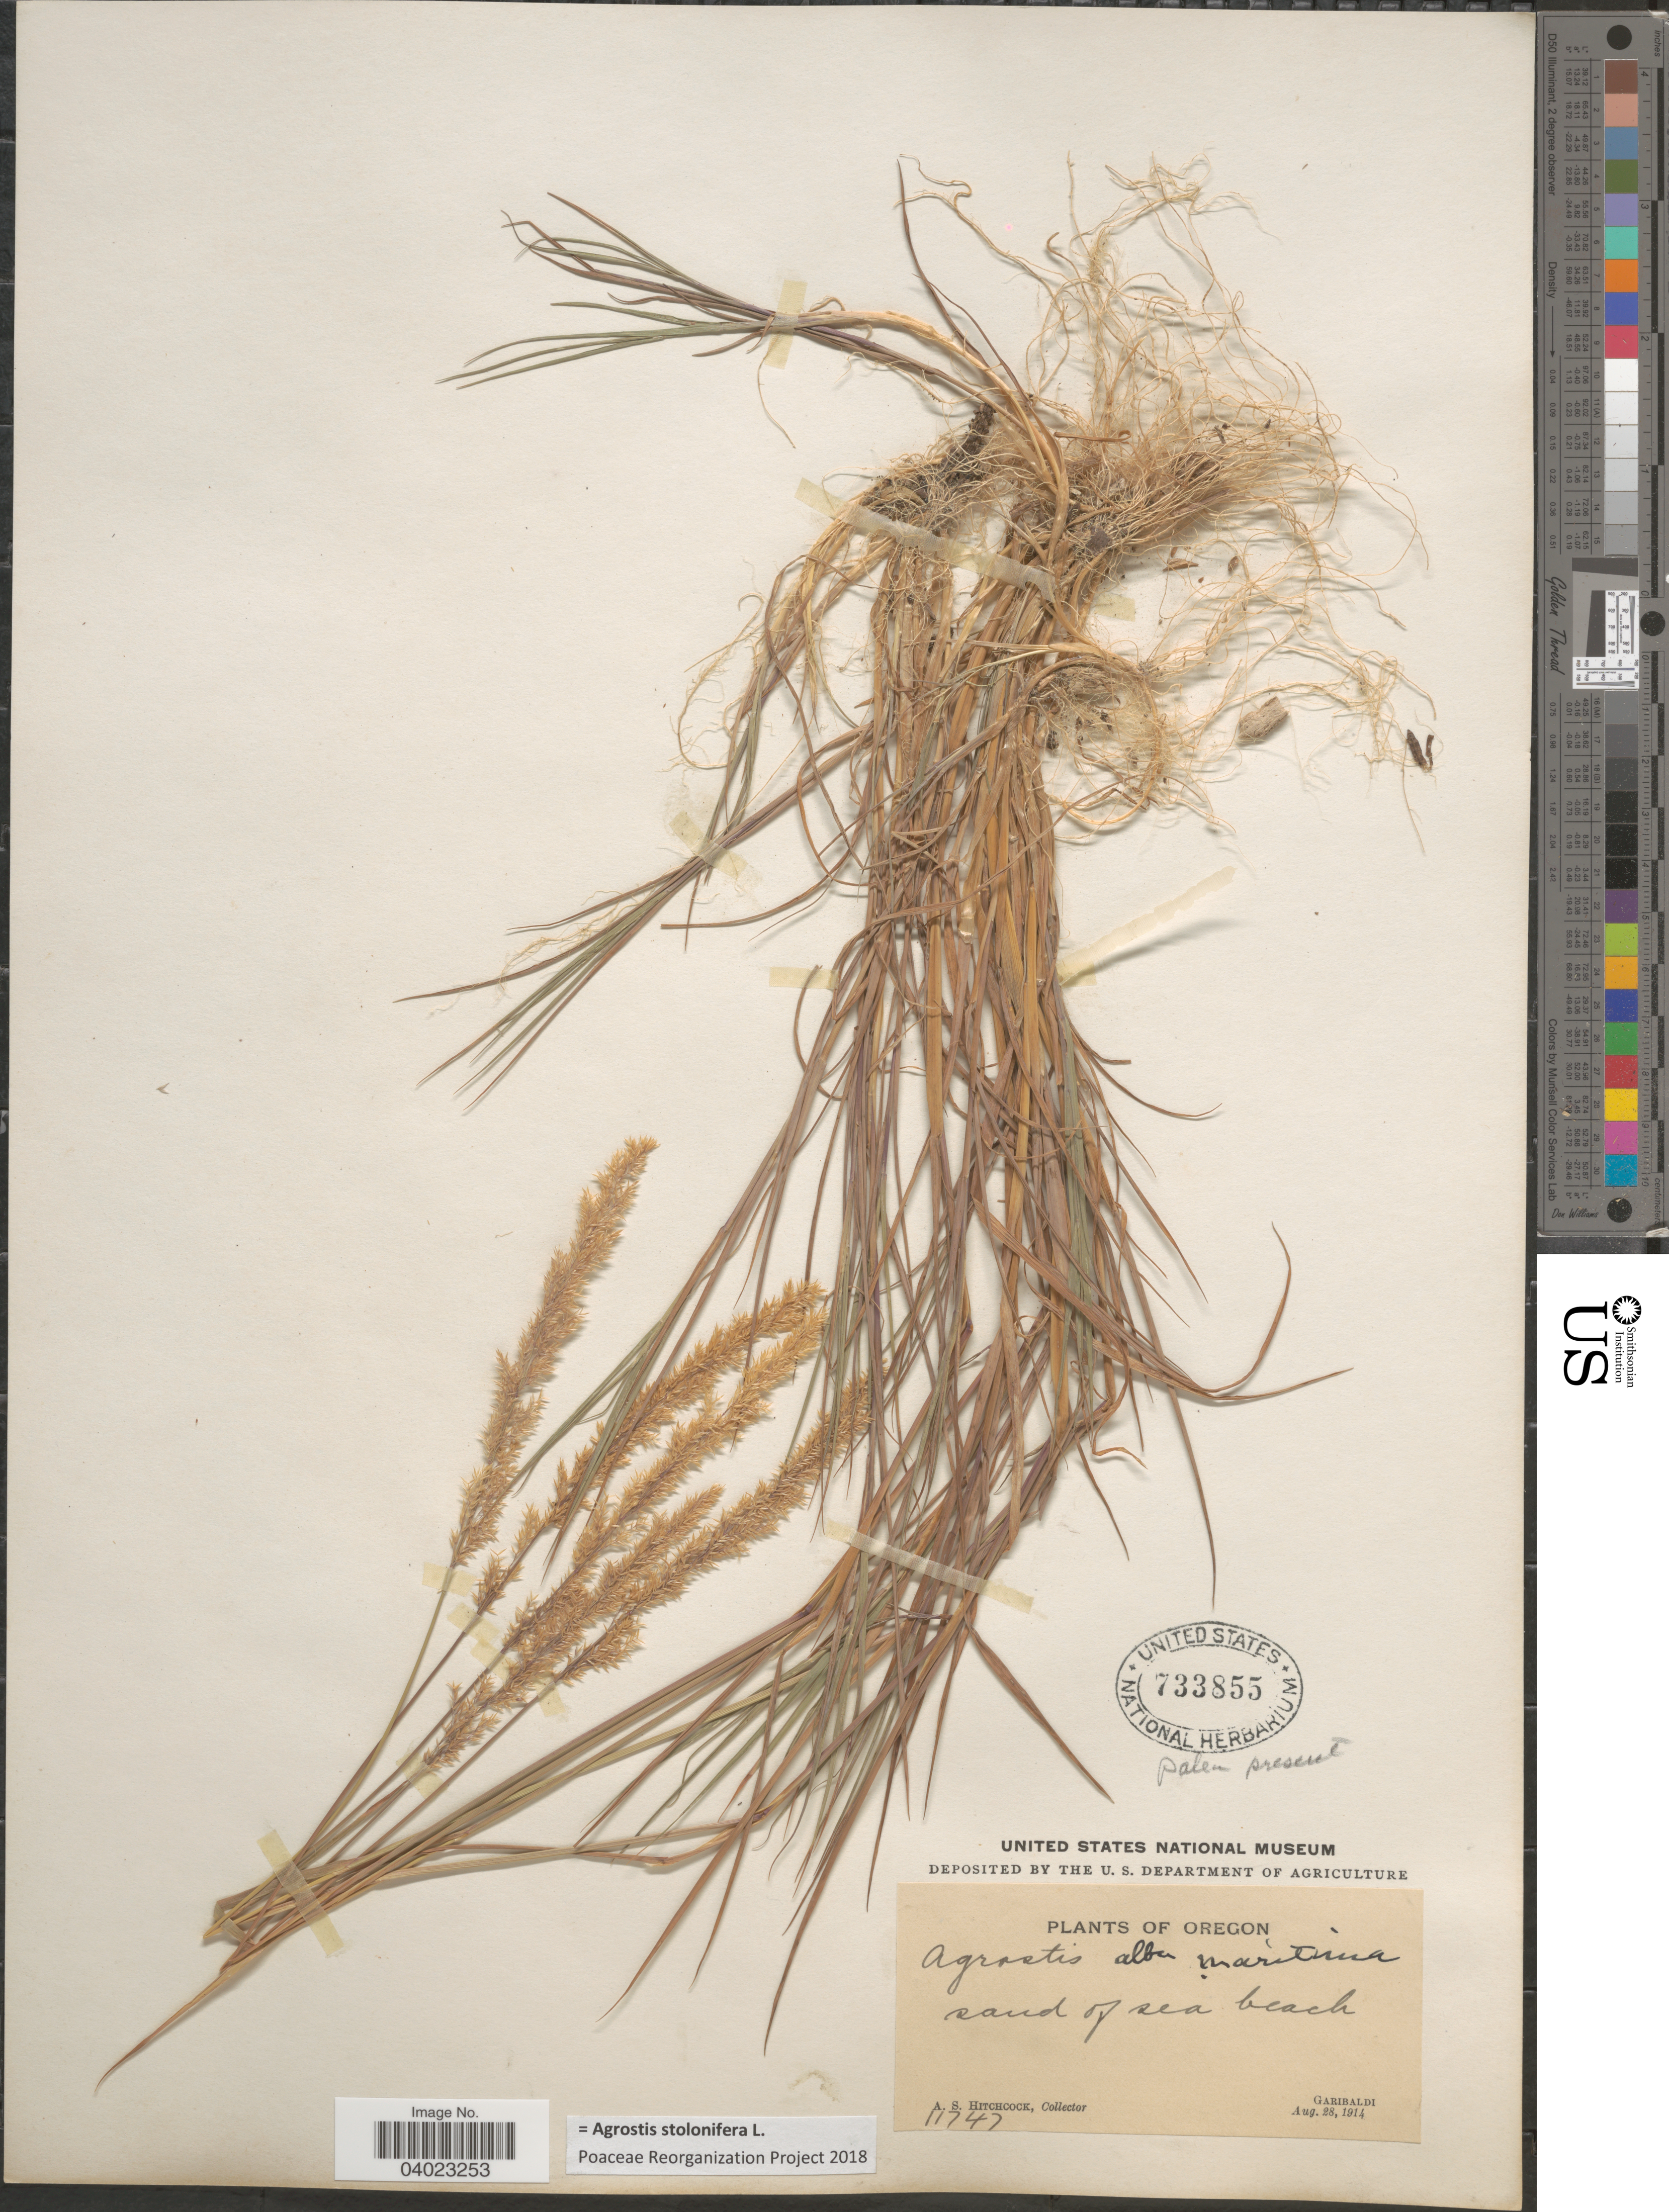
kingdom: Plantae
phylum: Tracheophyta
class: Liliopsida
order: Poales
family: Poaceae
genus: Agrostis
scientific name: Agrostis stolonifera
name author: L.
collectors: A. S. Hitchcock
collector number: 11747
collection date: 1914-08-28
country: United States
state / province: Oregon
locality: Sand of sea beach. Garibaldi.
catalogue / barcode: US 733855